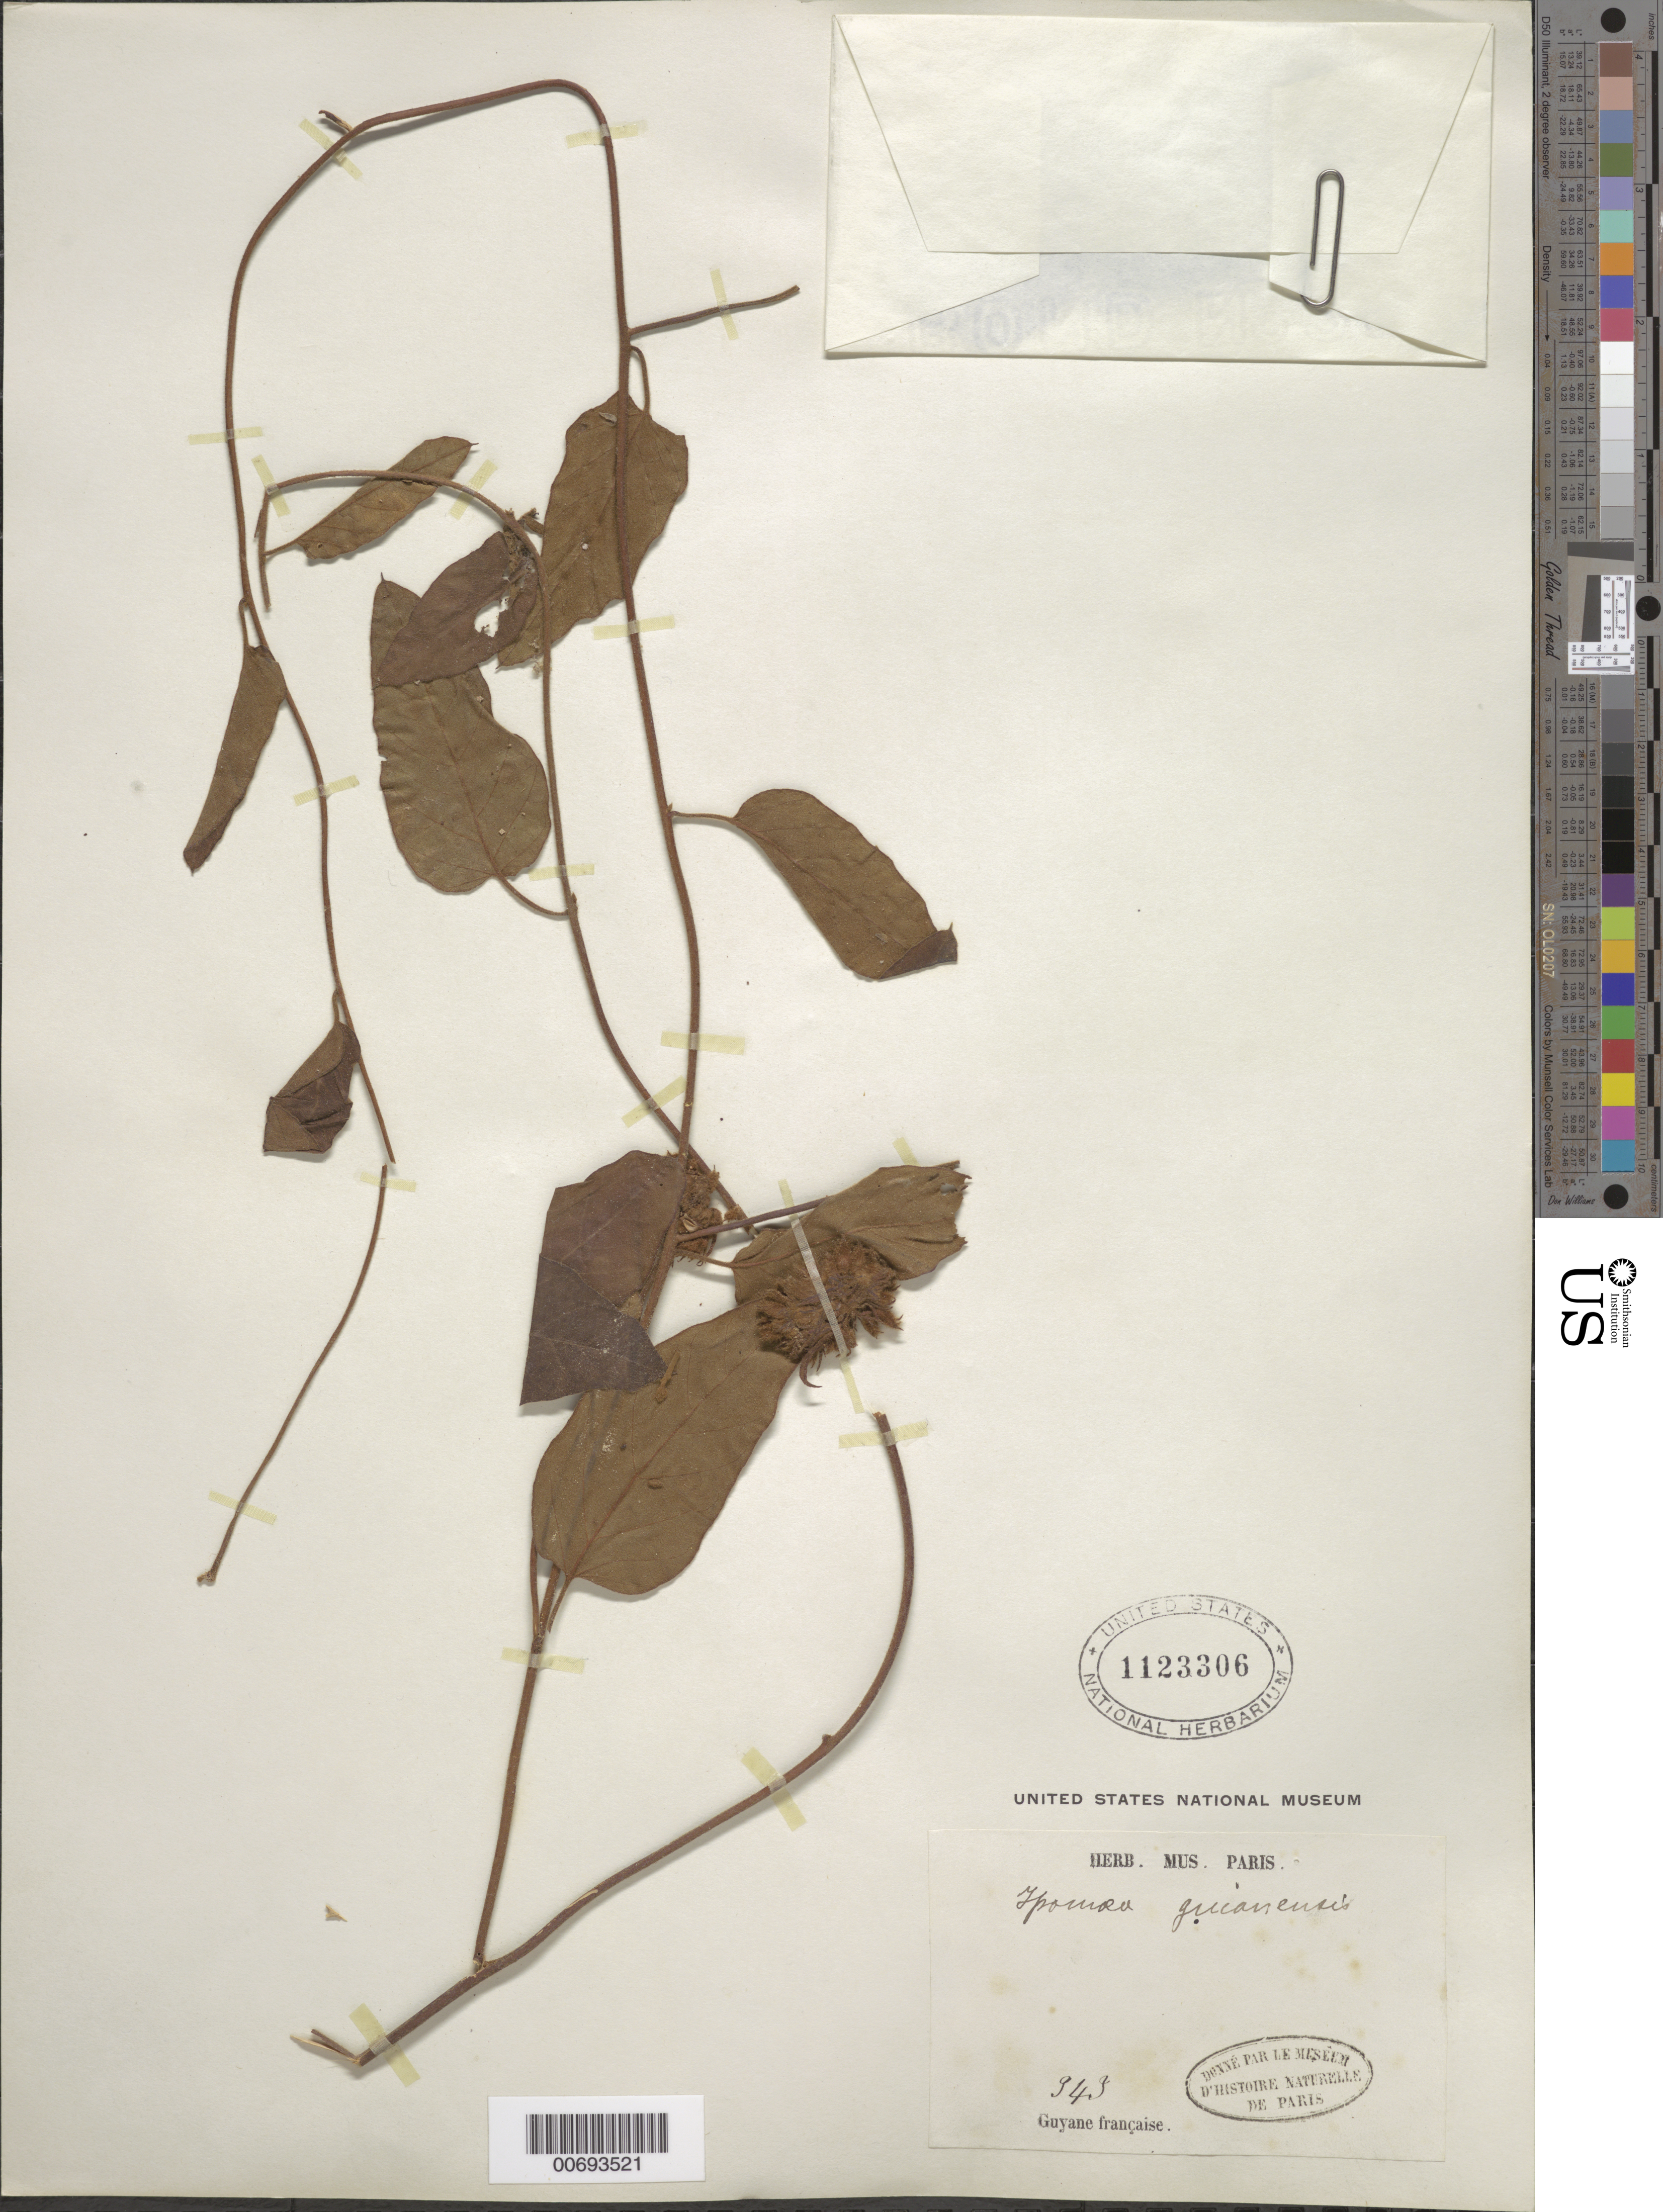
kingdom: Plantae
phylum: Tracheophyta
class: Magnoliopsida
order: Solanales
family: Convolvulaceae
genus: Ipomoea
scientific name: Ipomoea guyanensis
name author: (Aubl.) Choisy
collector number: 943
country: French Guiana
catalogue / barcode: US 1123306